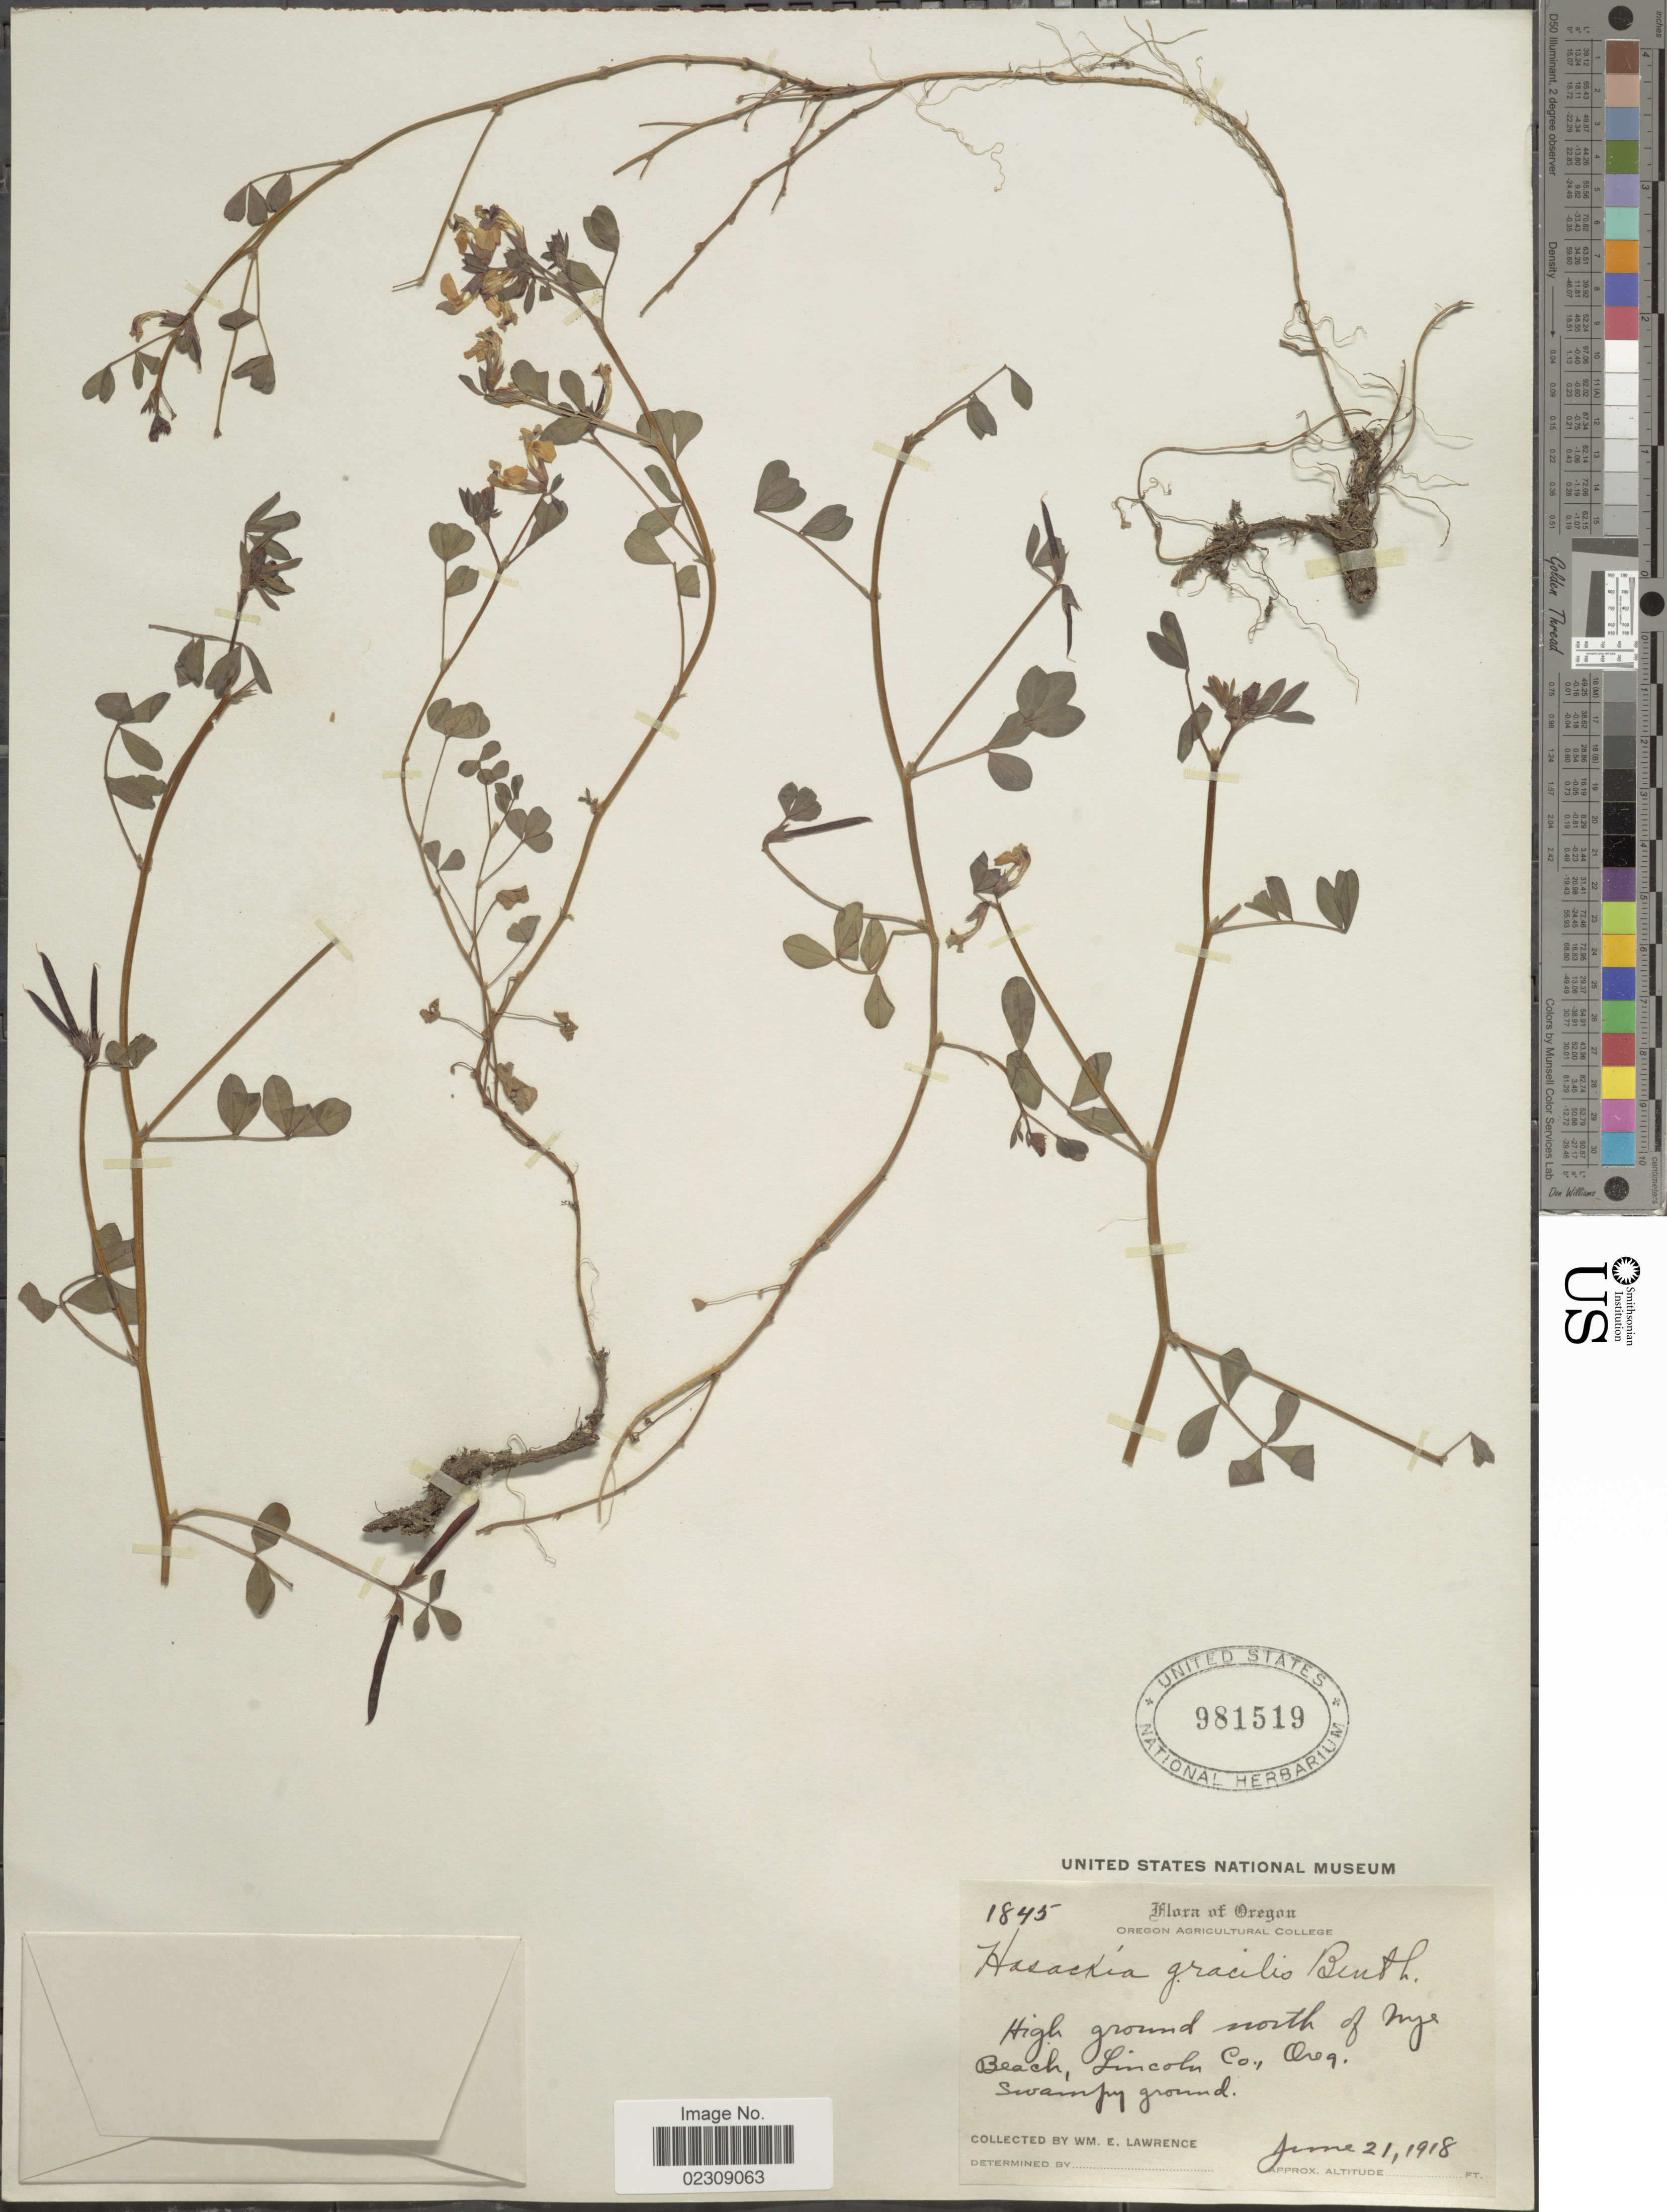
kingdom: Plantae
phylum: Tracheophyta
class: Magnoliopsida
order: Fabales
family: Fabaceae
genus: Hosackia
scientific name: Hosackia gracilis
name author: Benth.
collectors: W. Lawrence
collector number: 1845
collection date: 1918-06-21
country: United States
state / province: Oregon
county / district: Lincoln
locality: High ground north of Nye Beach, Lincoln Co.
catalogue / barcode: US 981519